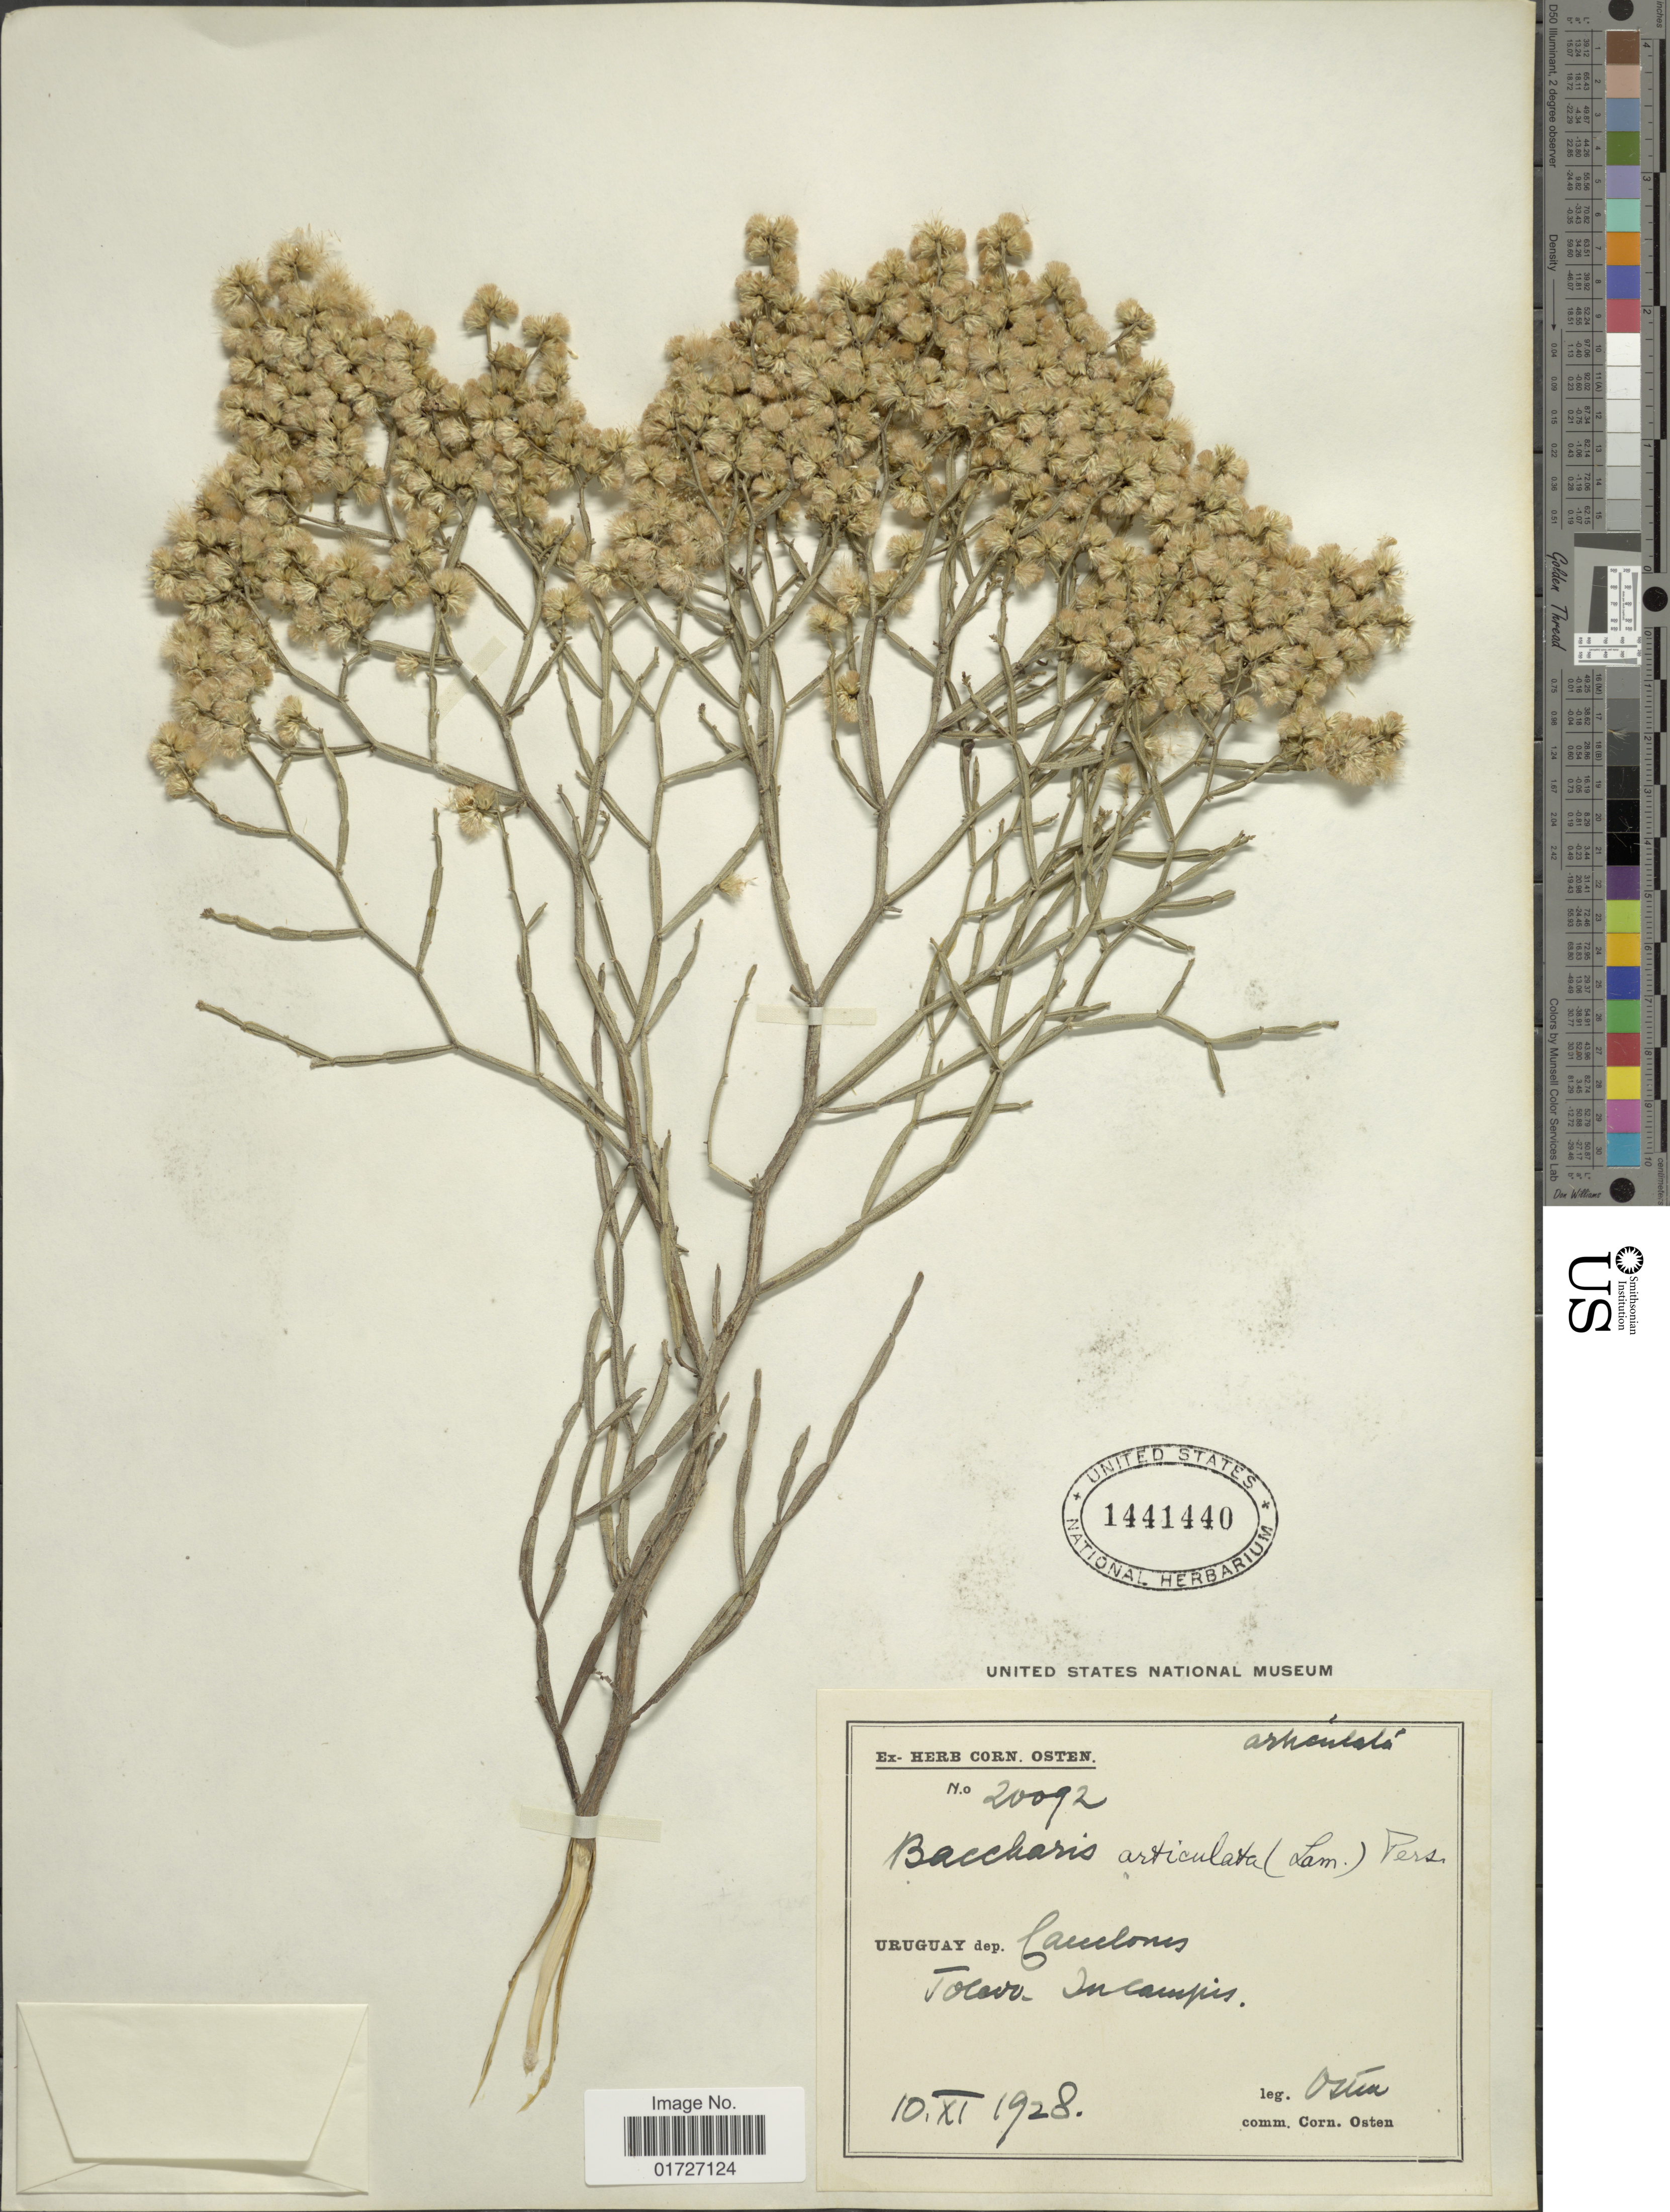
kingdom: Plantae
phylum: Tracheophyta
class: Magnoliopsida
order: Asterales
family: Asteraceae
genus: Baccharis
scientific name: Baccharis articulata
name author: (Lam.) Pers.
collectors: C. Osten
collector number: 20092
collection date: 1928-11-10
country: Uruguay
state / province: Canelones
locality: Tolavo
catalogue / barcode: US 1441440